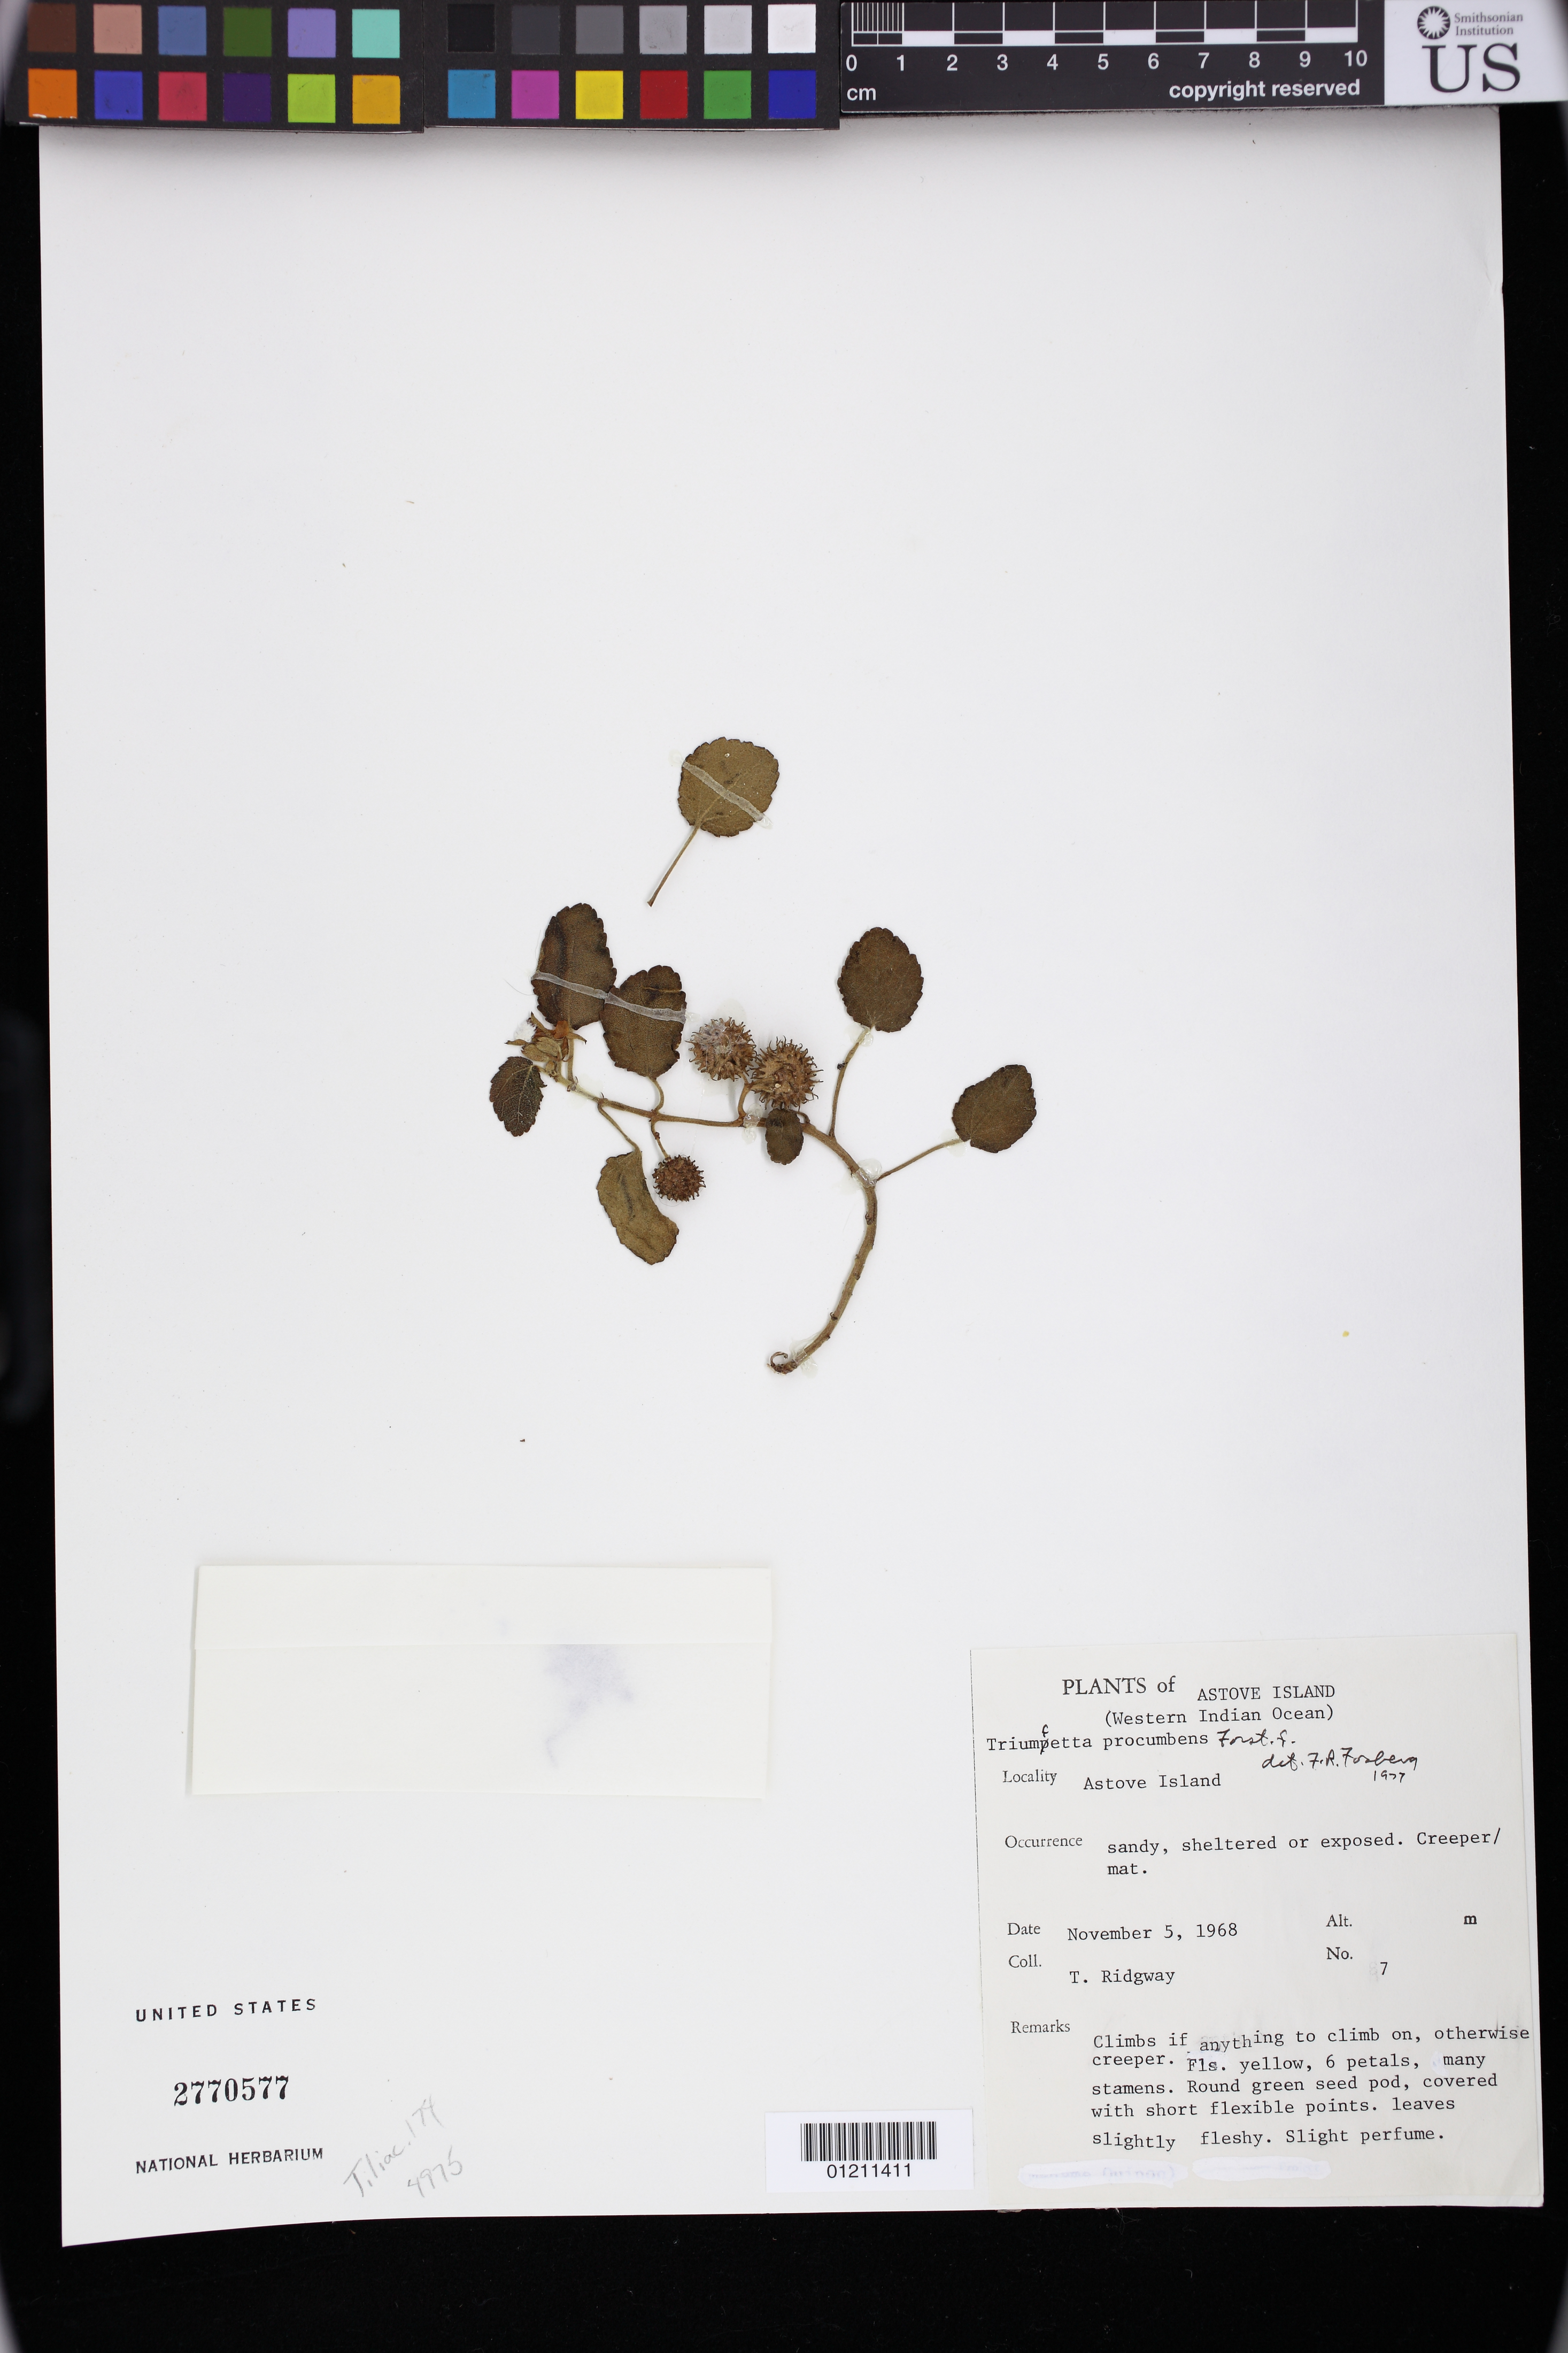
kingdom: Plantae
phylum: Tracheophyta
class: Magnoliopsida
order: Malvales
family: Malvaceae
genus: Triumfetta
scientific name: Triumfetta procumbens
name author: G. Forst.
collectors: T. Ridgway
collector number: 7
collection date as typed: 11 May 1968 or 05 Nov 1968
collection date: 1968-05-11 or 1968-11-05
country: Seychelles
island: Astove Atoll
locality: Astove Island, Western Indian Ocean.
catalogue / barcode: US 2770577